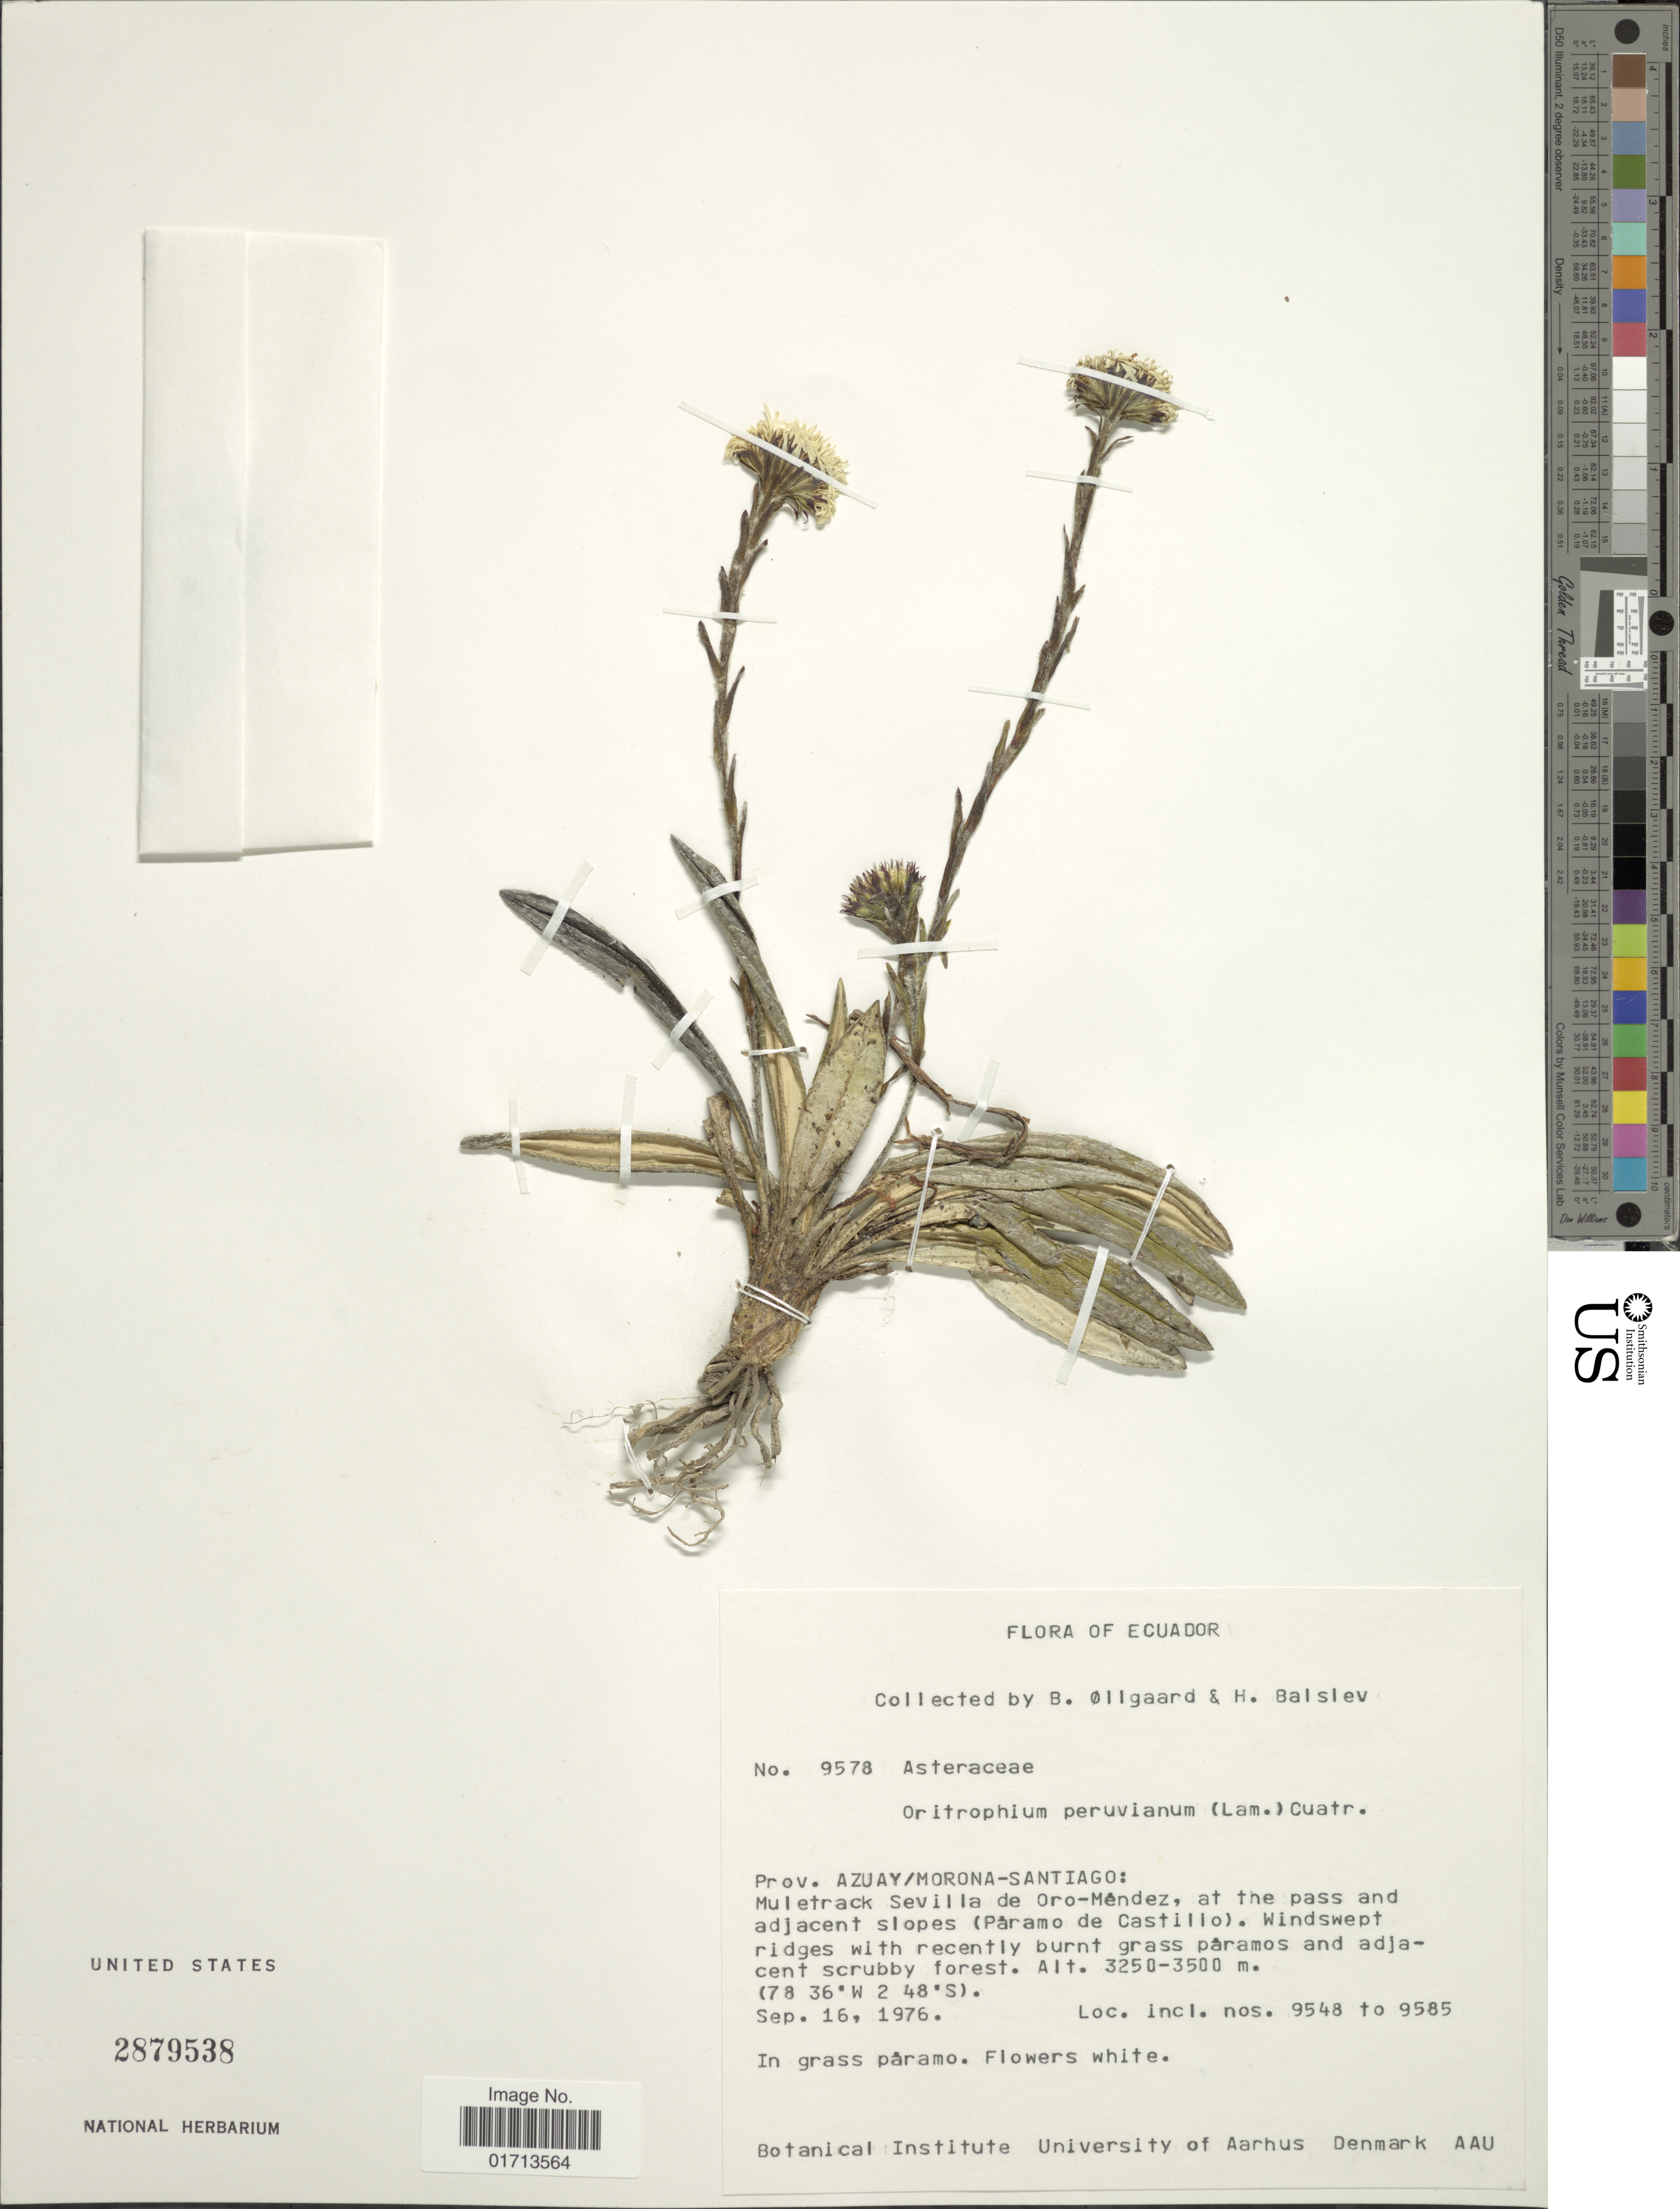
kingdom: Plantae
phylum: Tracheophyta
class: Magnoliopsida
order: Asterales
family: Asteraceae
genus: Oritrophium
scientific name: Oritrophium peruvianum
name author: (Lam.) Cuatrec.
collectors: B. Øllgaard & H. Balslev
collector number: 9578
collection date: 1976-09-16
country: Ecuador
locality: Prov. Azuay/Moronoa-Santiago: Muletrack Sevilla de Oro-Mendez, at the pass and adjacent slopes (Paramo de Castillo), incl. nos. 9548 to 9585.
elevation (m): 3250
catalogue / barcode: US 2879538